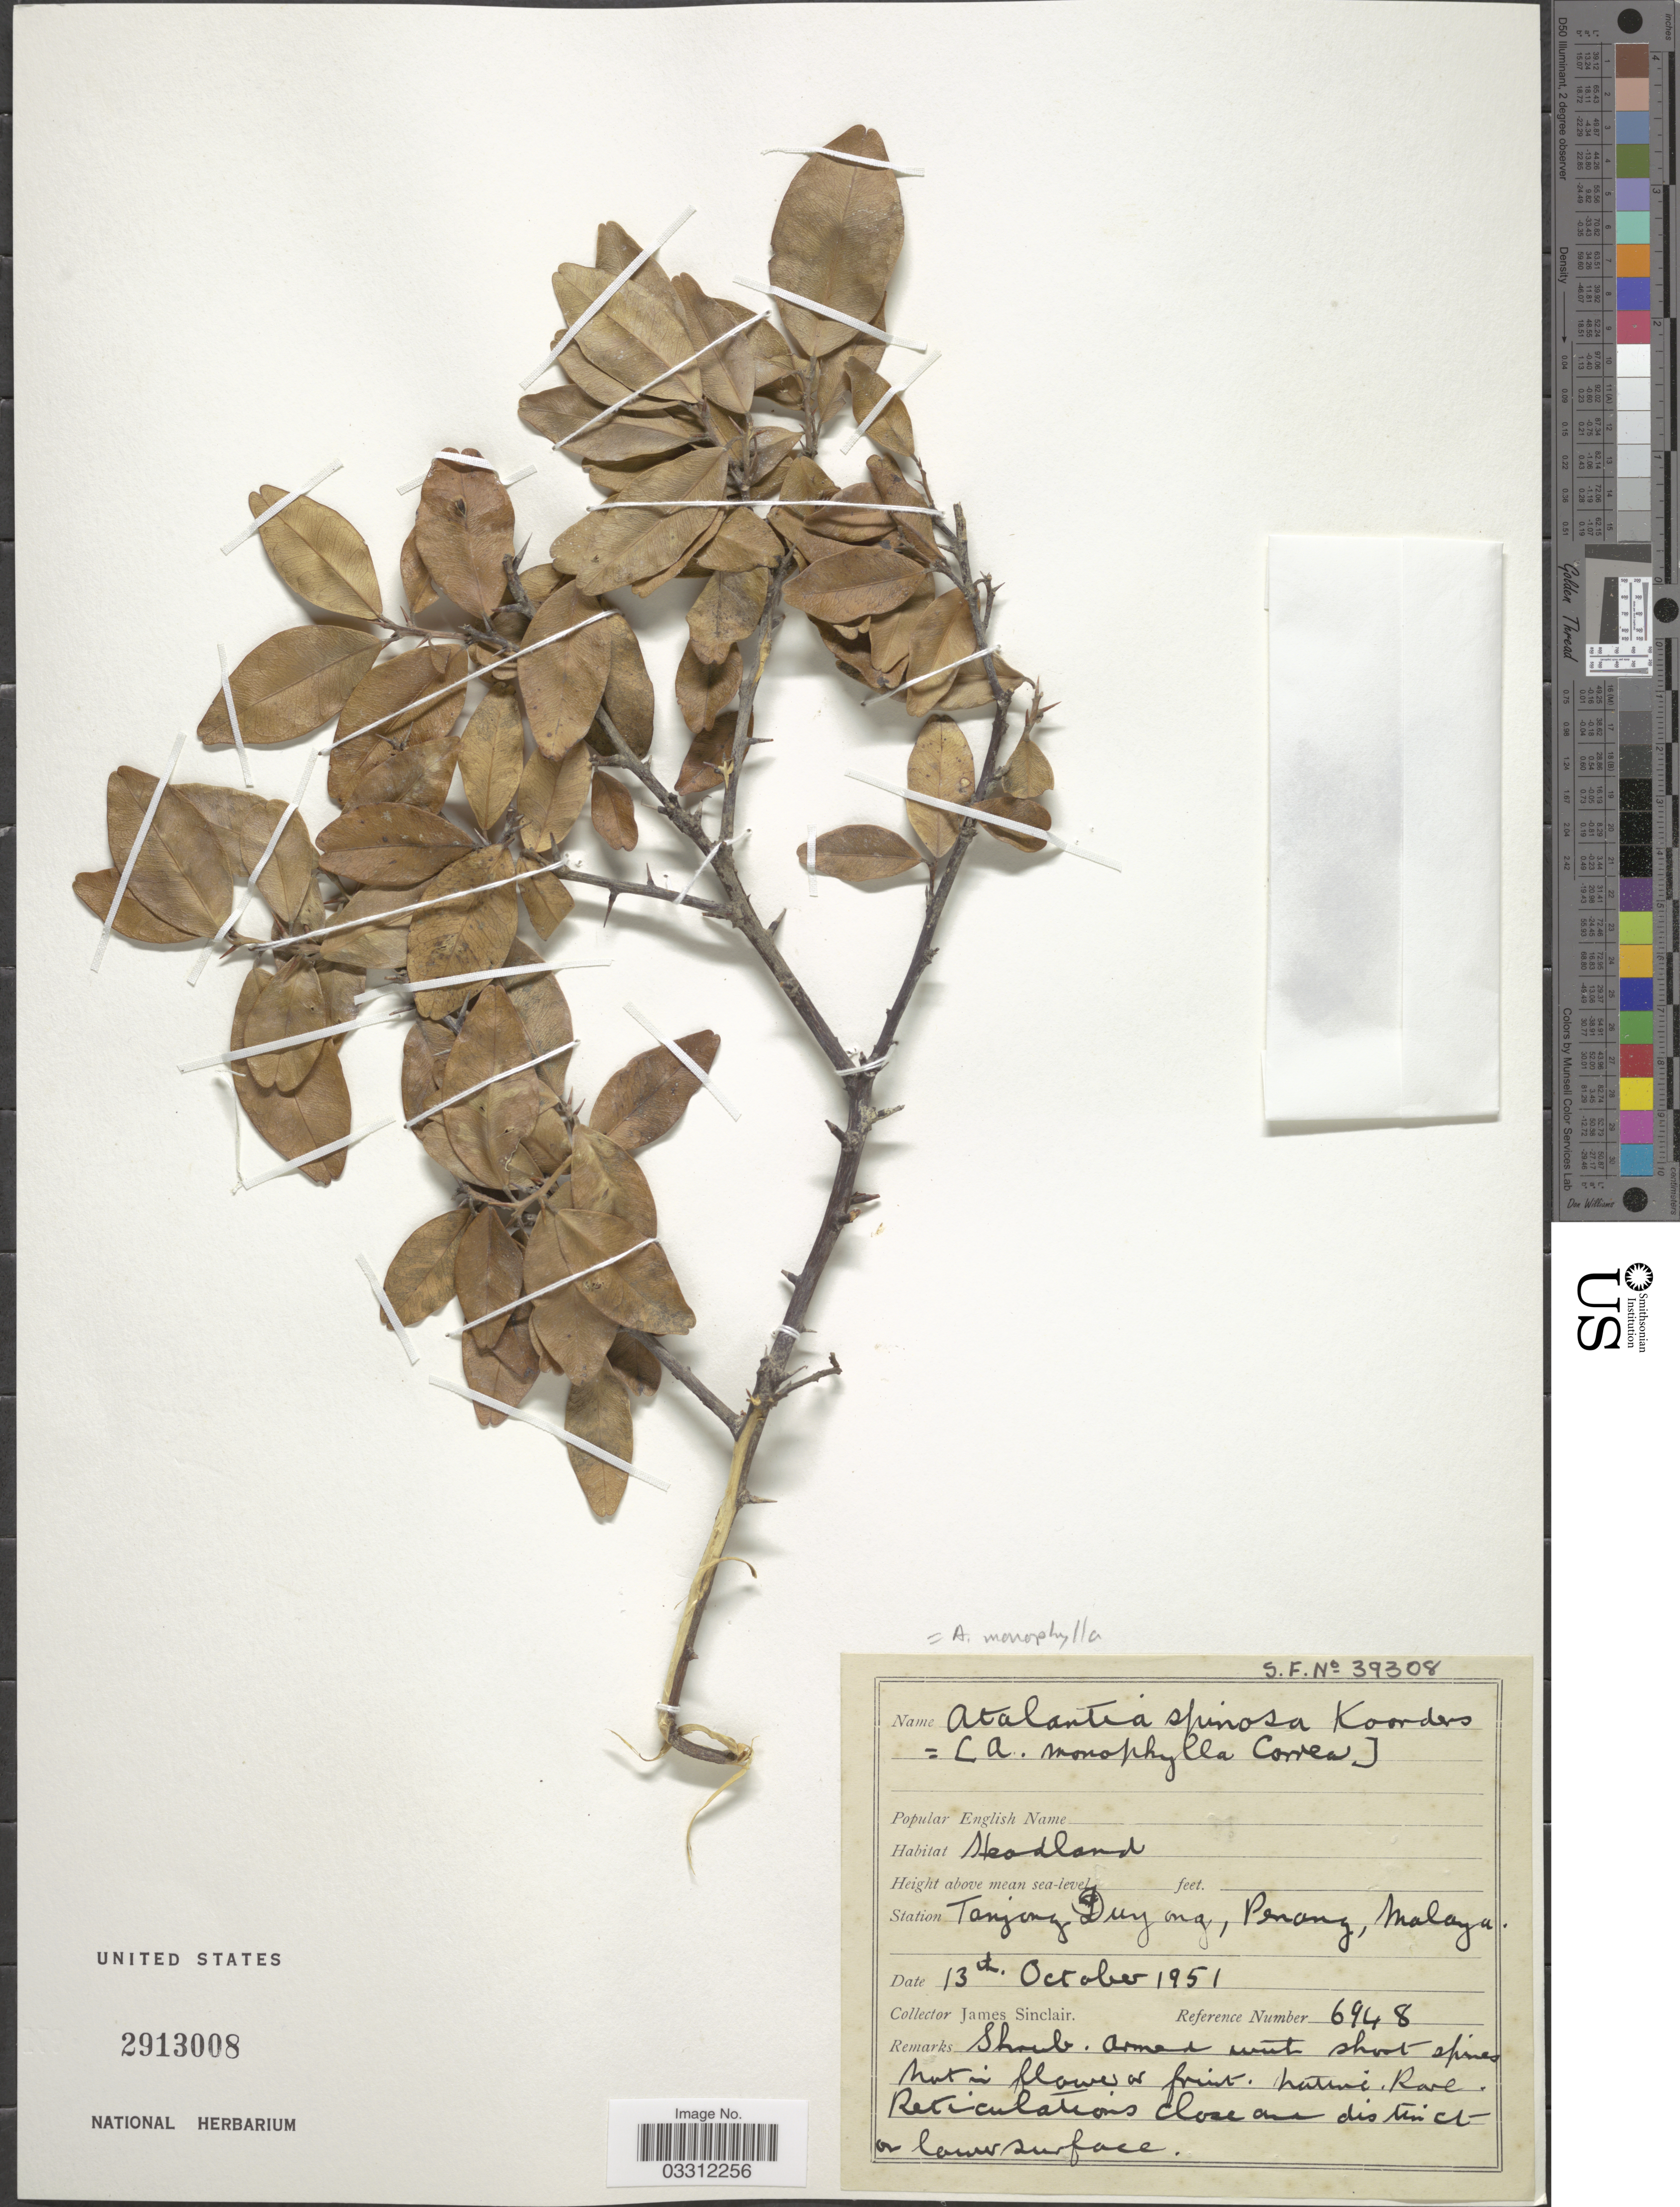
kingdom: Plantae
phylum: Tracheophyta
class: Magnoliopsida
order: Sapindales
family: Rutaceae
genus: Atalantia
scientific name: Atalantia monophylla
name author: (L.) DC.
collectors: J. Sinclair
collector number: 6948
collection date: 1951-10-13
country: Malaysia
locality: Station Tanjong, Duyong, Penang, Malaya.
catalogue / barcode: US 2913008